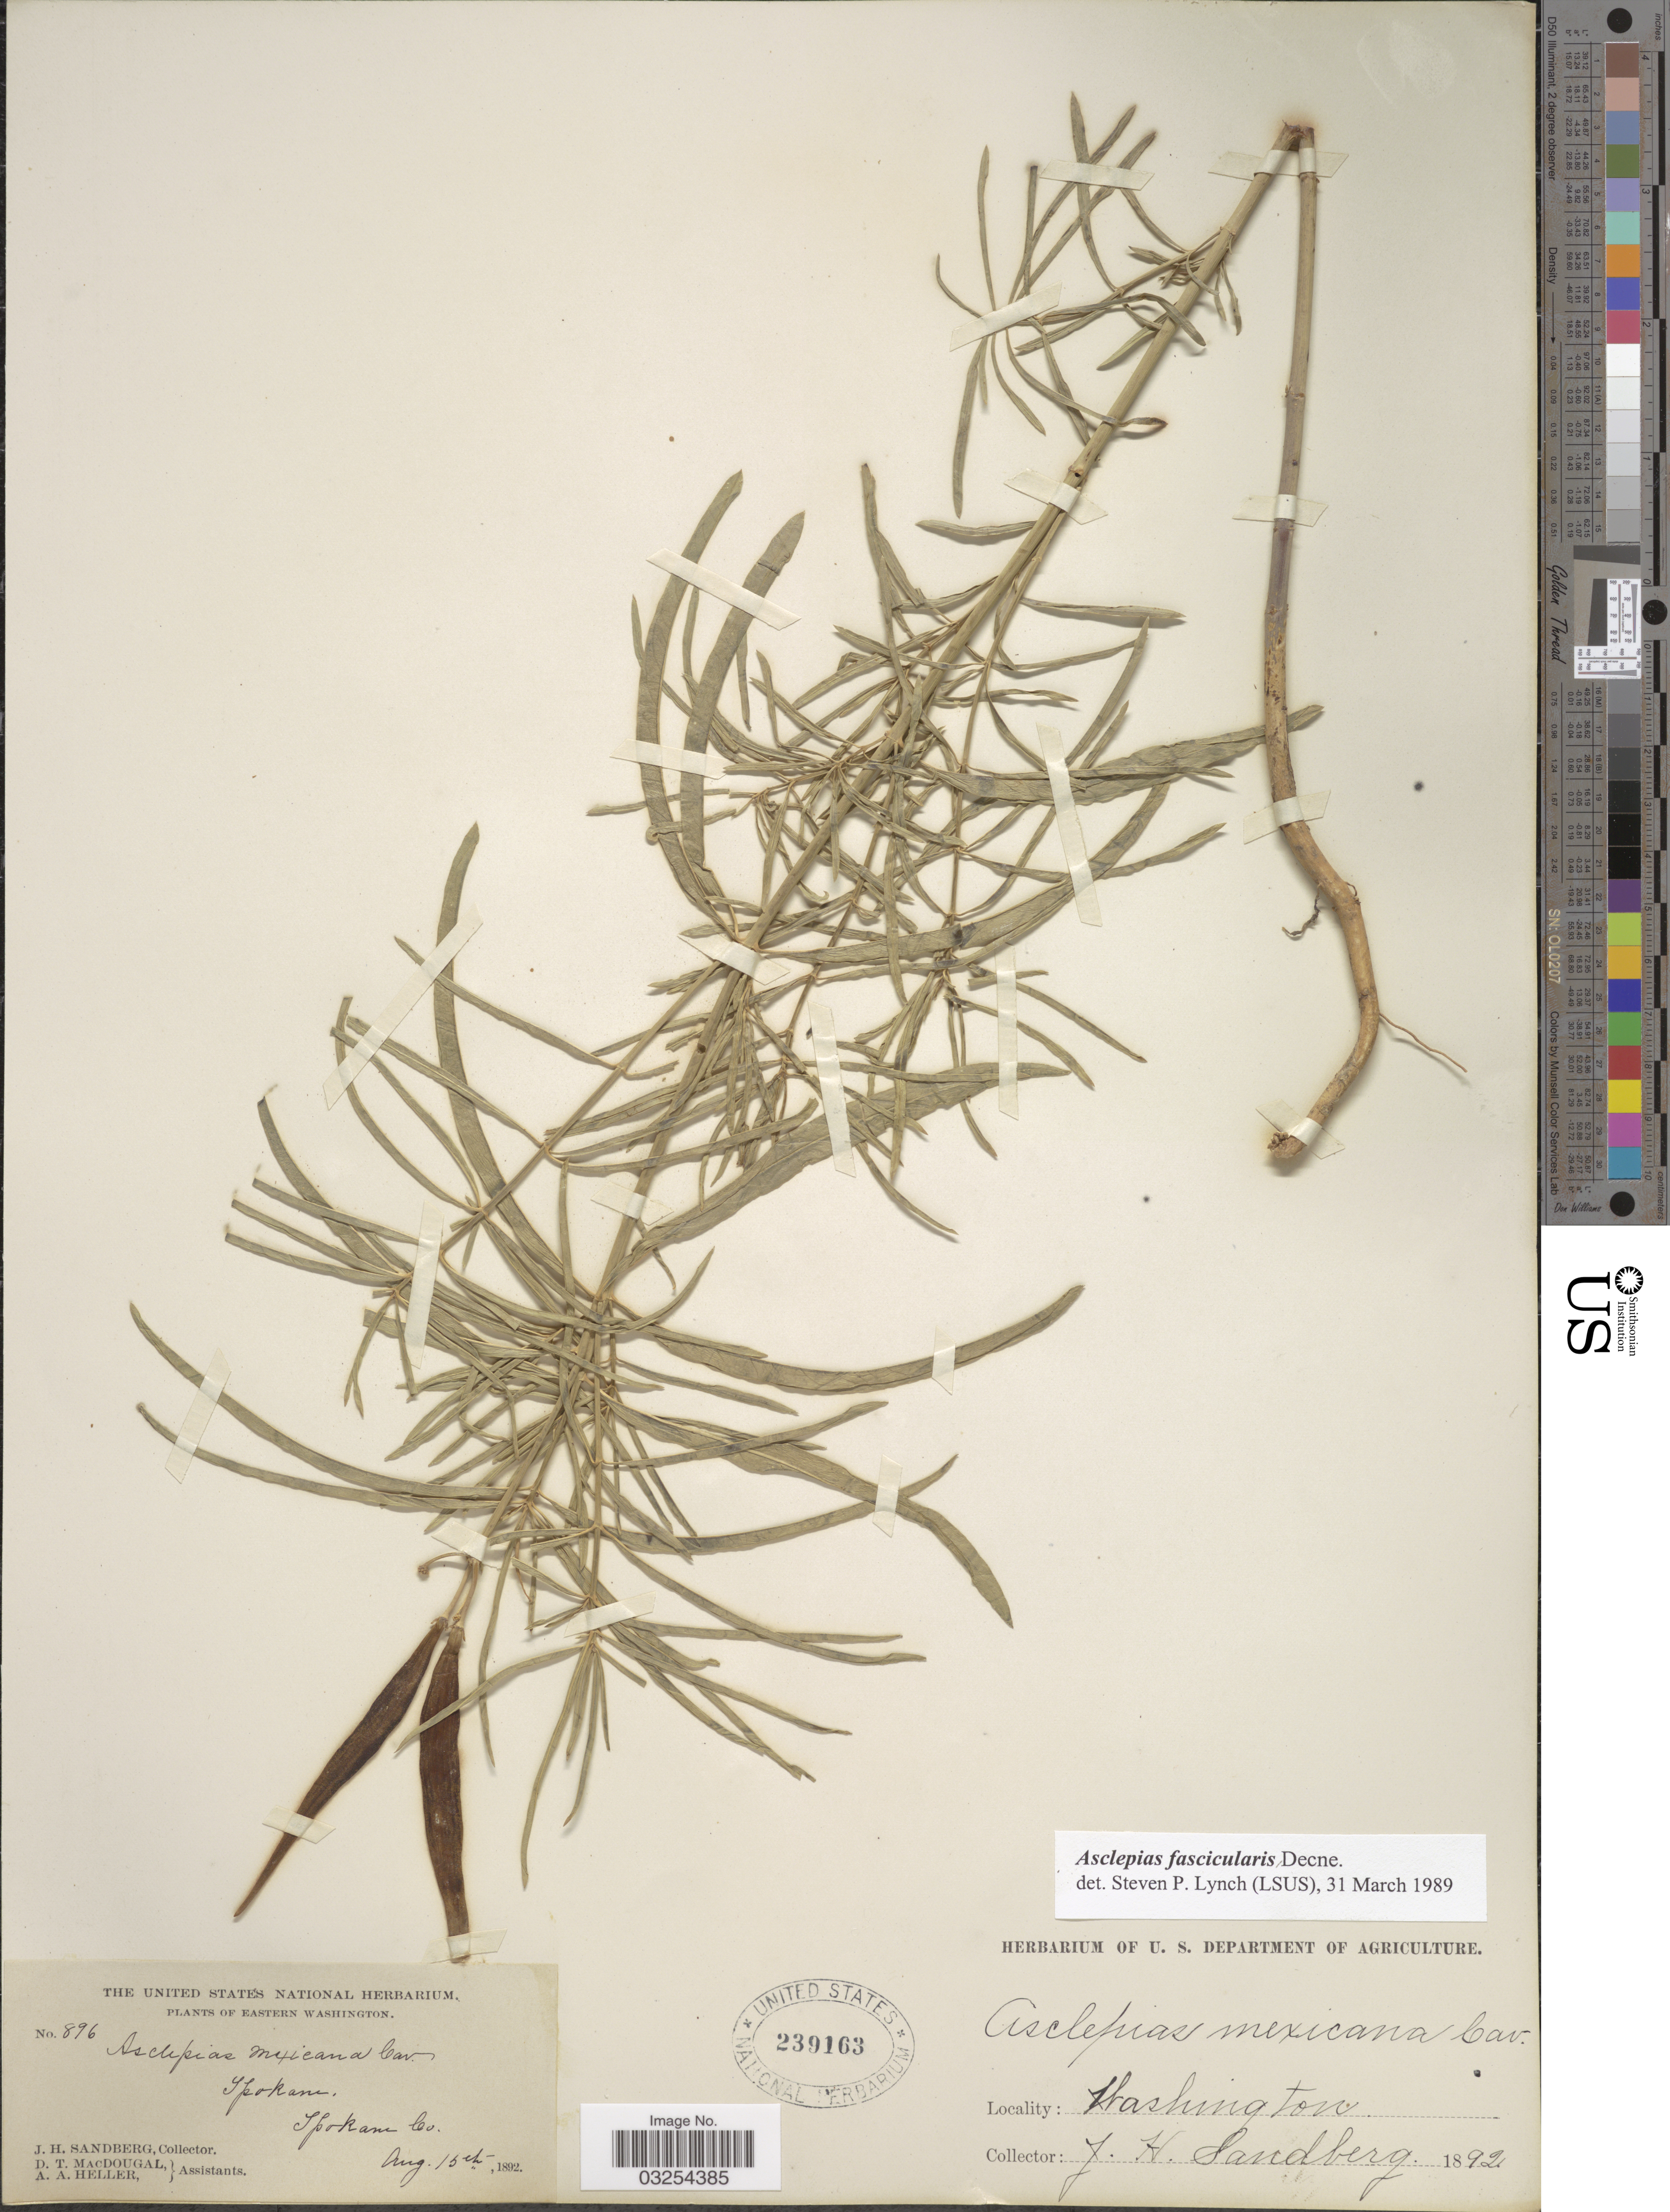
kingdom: Plantae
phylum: Tracheophyta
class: Magnoliopsida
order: Gentianales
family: Apocynaceae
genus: Asclepias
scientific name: Asclepias fascicularis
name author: Decne.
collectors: J. H. Sandberg, D. T. MacDougal & A. A. Heller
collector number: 896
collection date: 1892-08-15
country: United States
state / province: Washington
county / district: Spokane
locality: Eastern Washington. Spokane, Spokane Co.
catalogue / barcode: US 239163